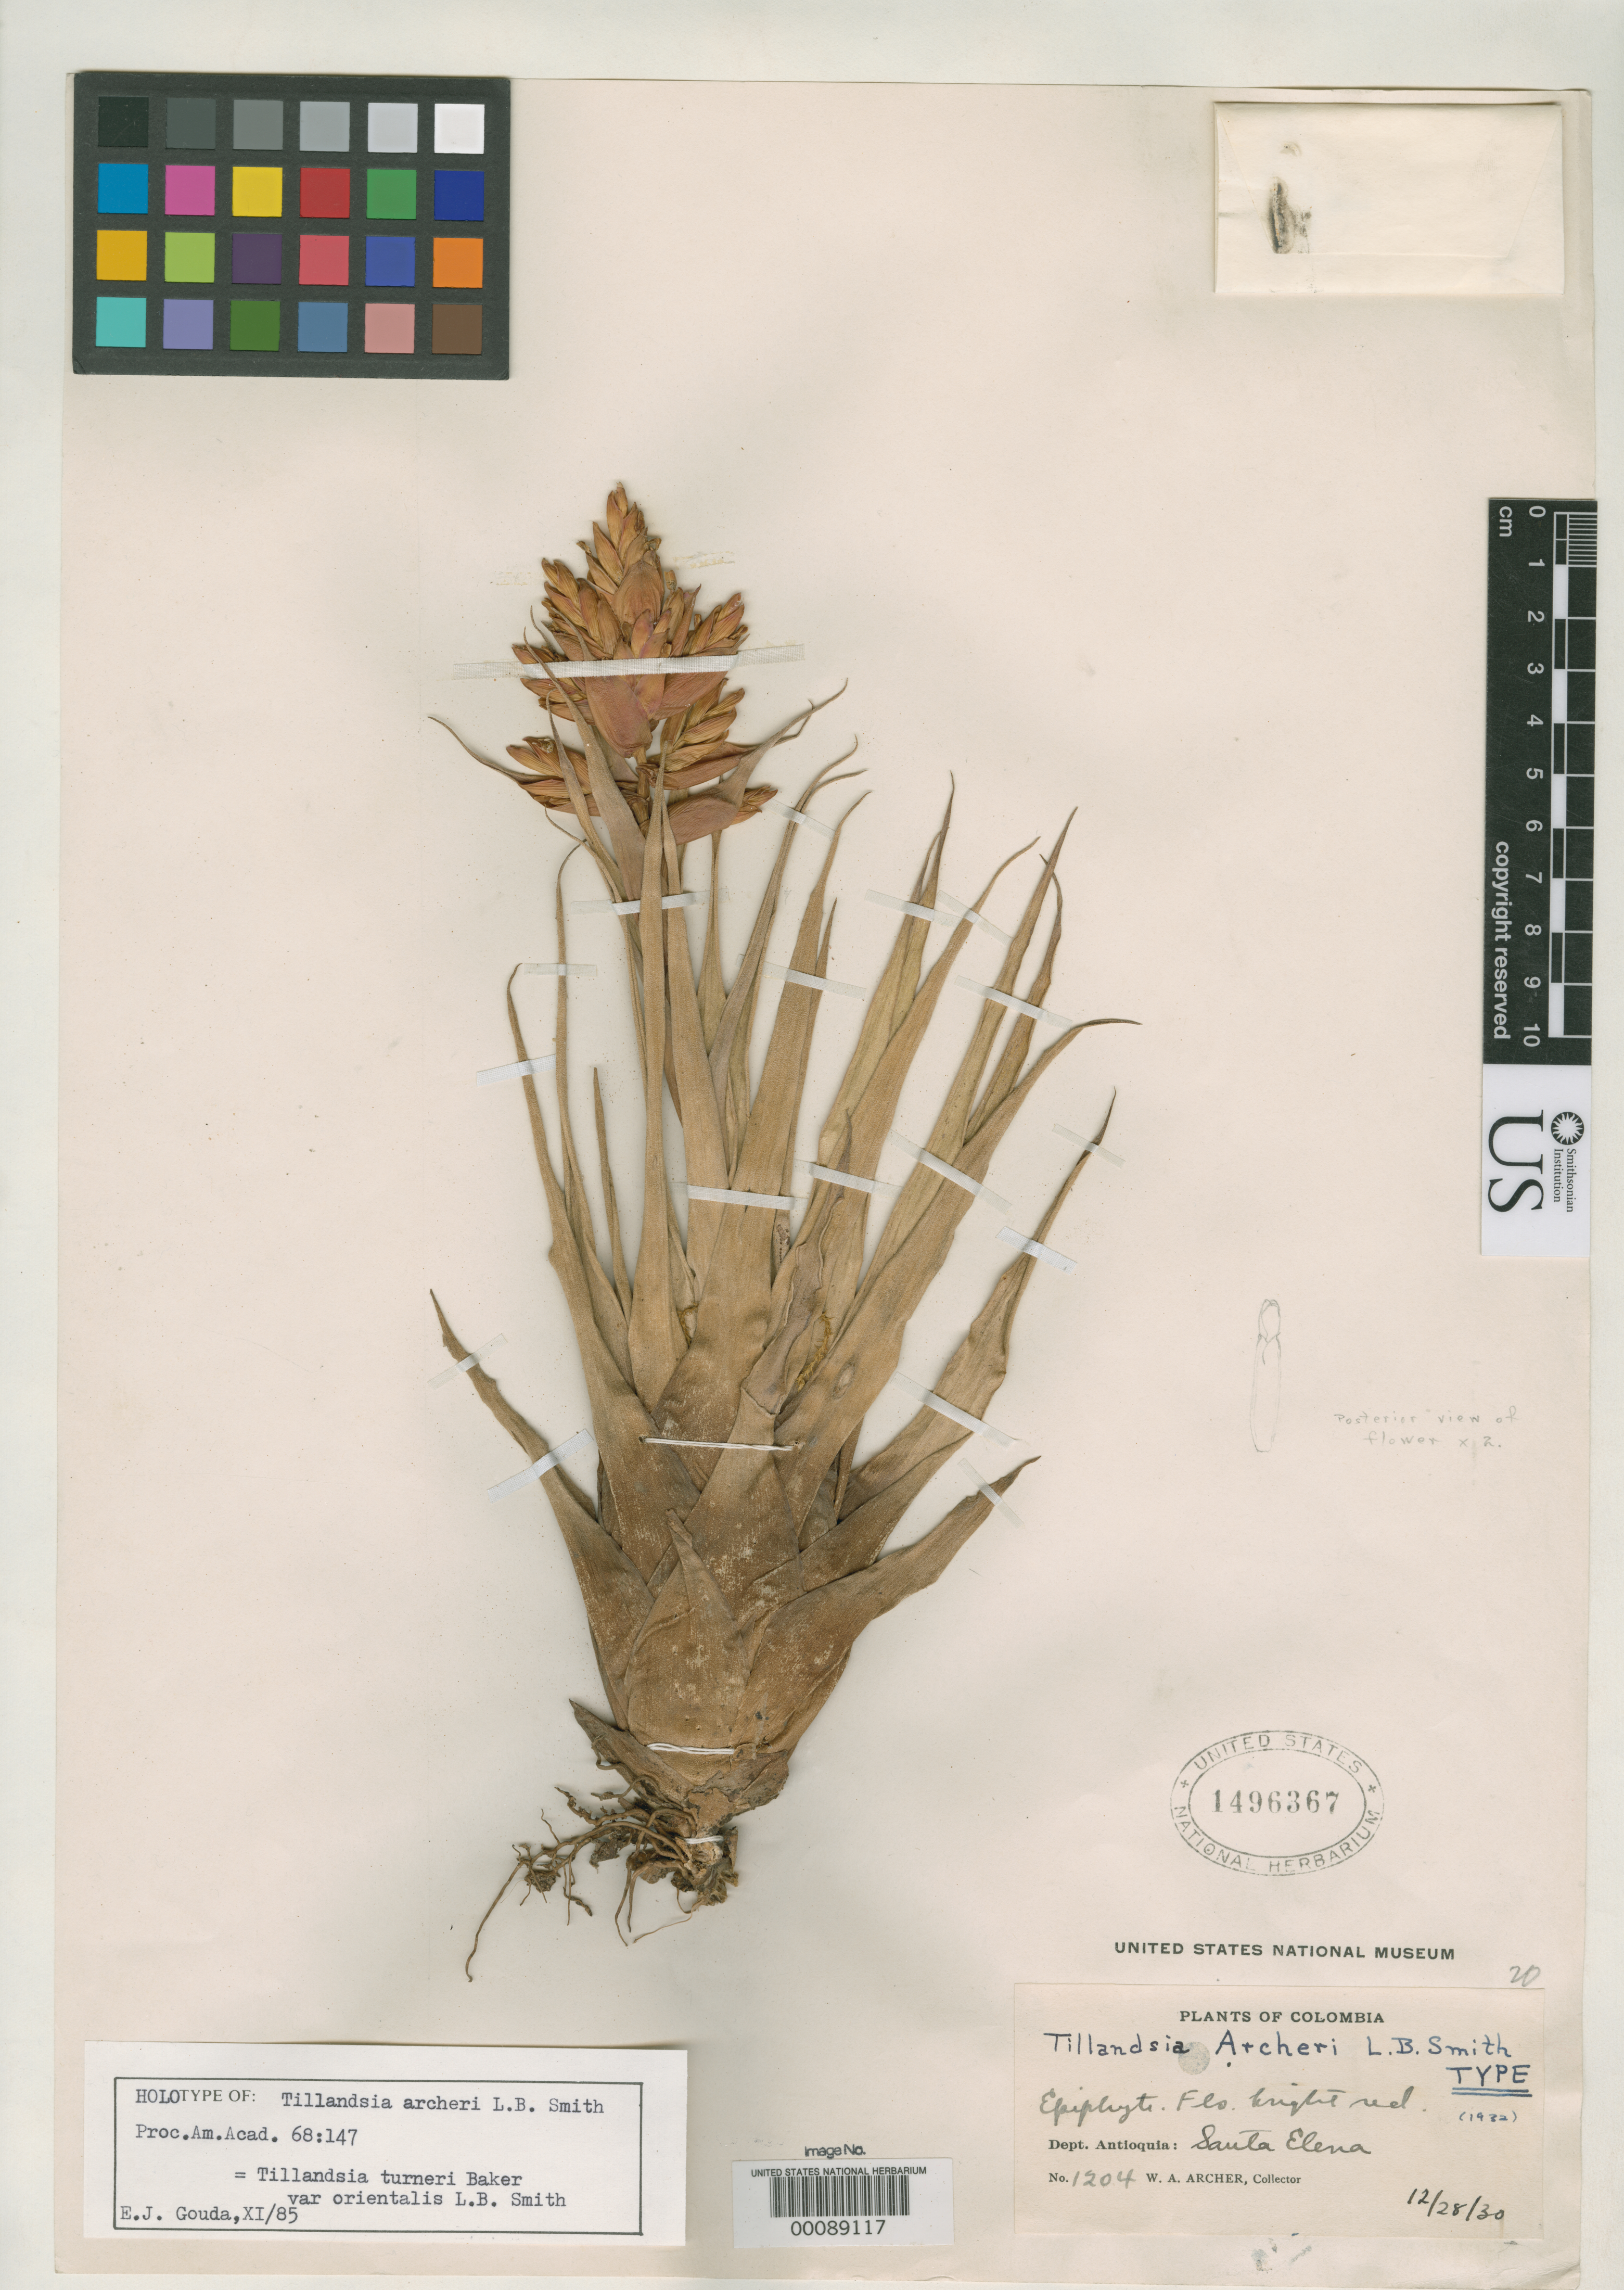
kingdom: Plantae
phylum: Tracheophyta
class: Liliopsida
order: Poales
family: Bromeliaceae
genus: Tillandsia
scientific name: Tillandsia archeri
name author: L.B. Sm.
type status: Holotype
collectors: W. A. Archer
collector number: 1204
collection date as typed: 28 Dec 1930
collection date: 1930-12-28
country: Colombia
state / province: Antioquia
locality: Santa Elena.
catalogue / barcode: US 1496367